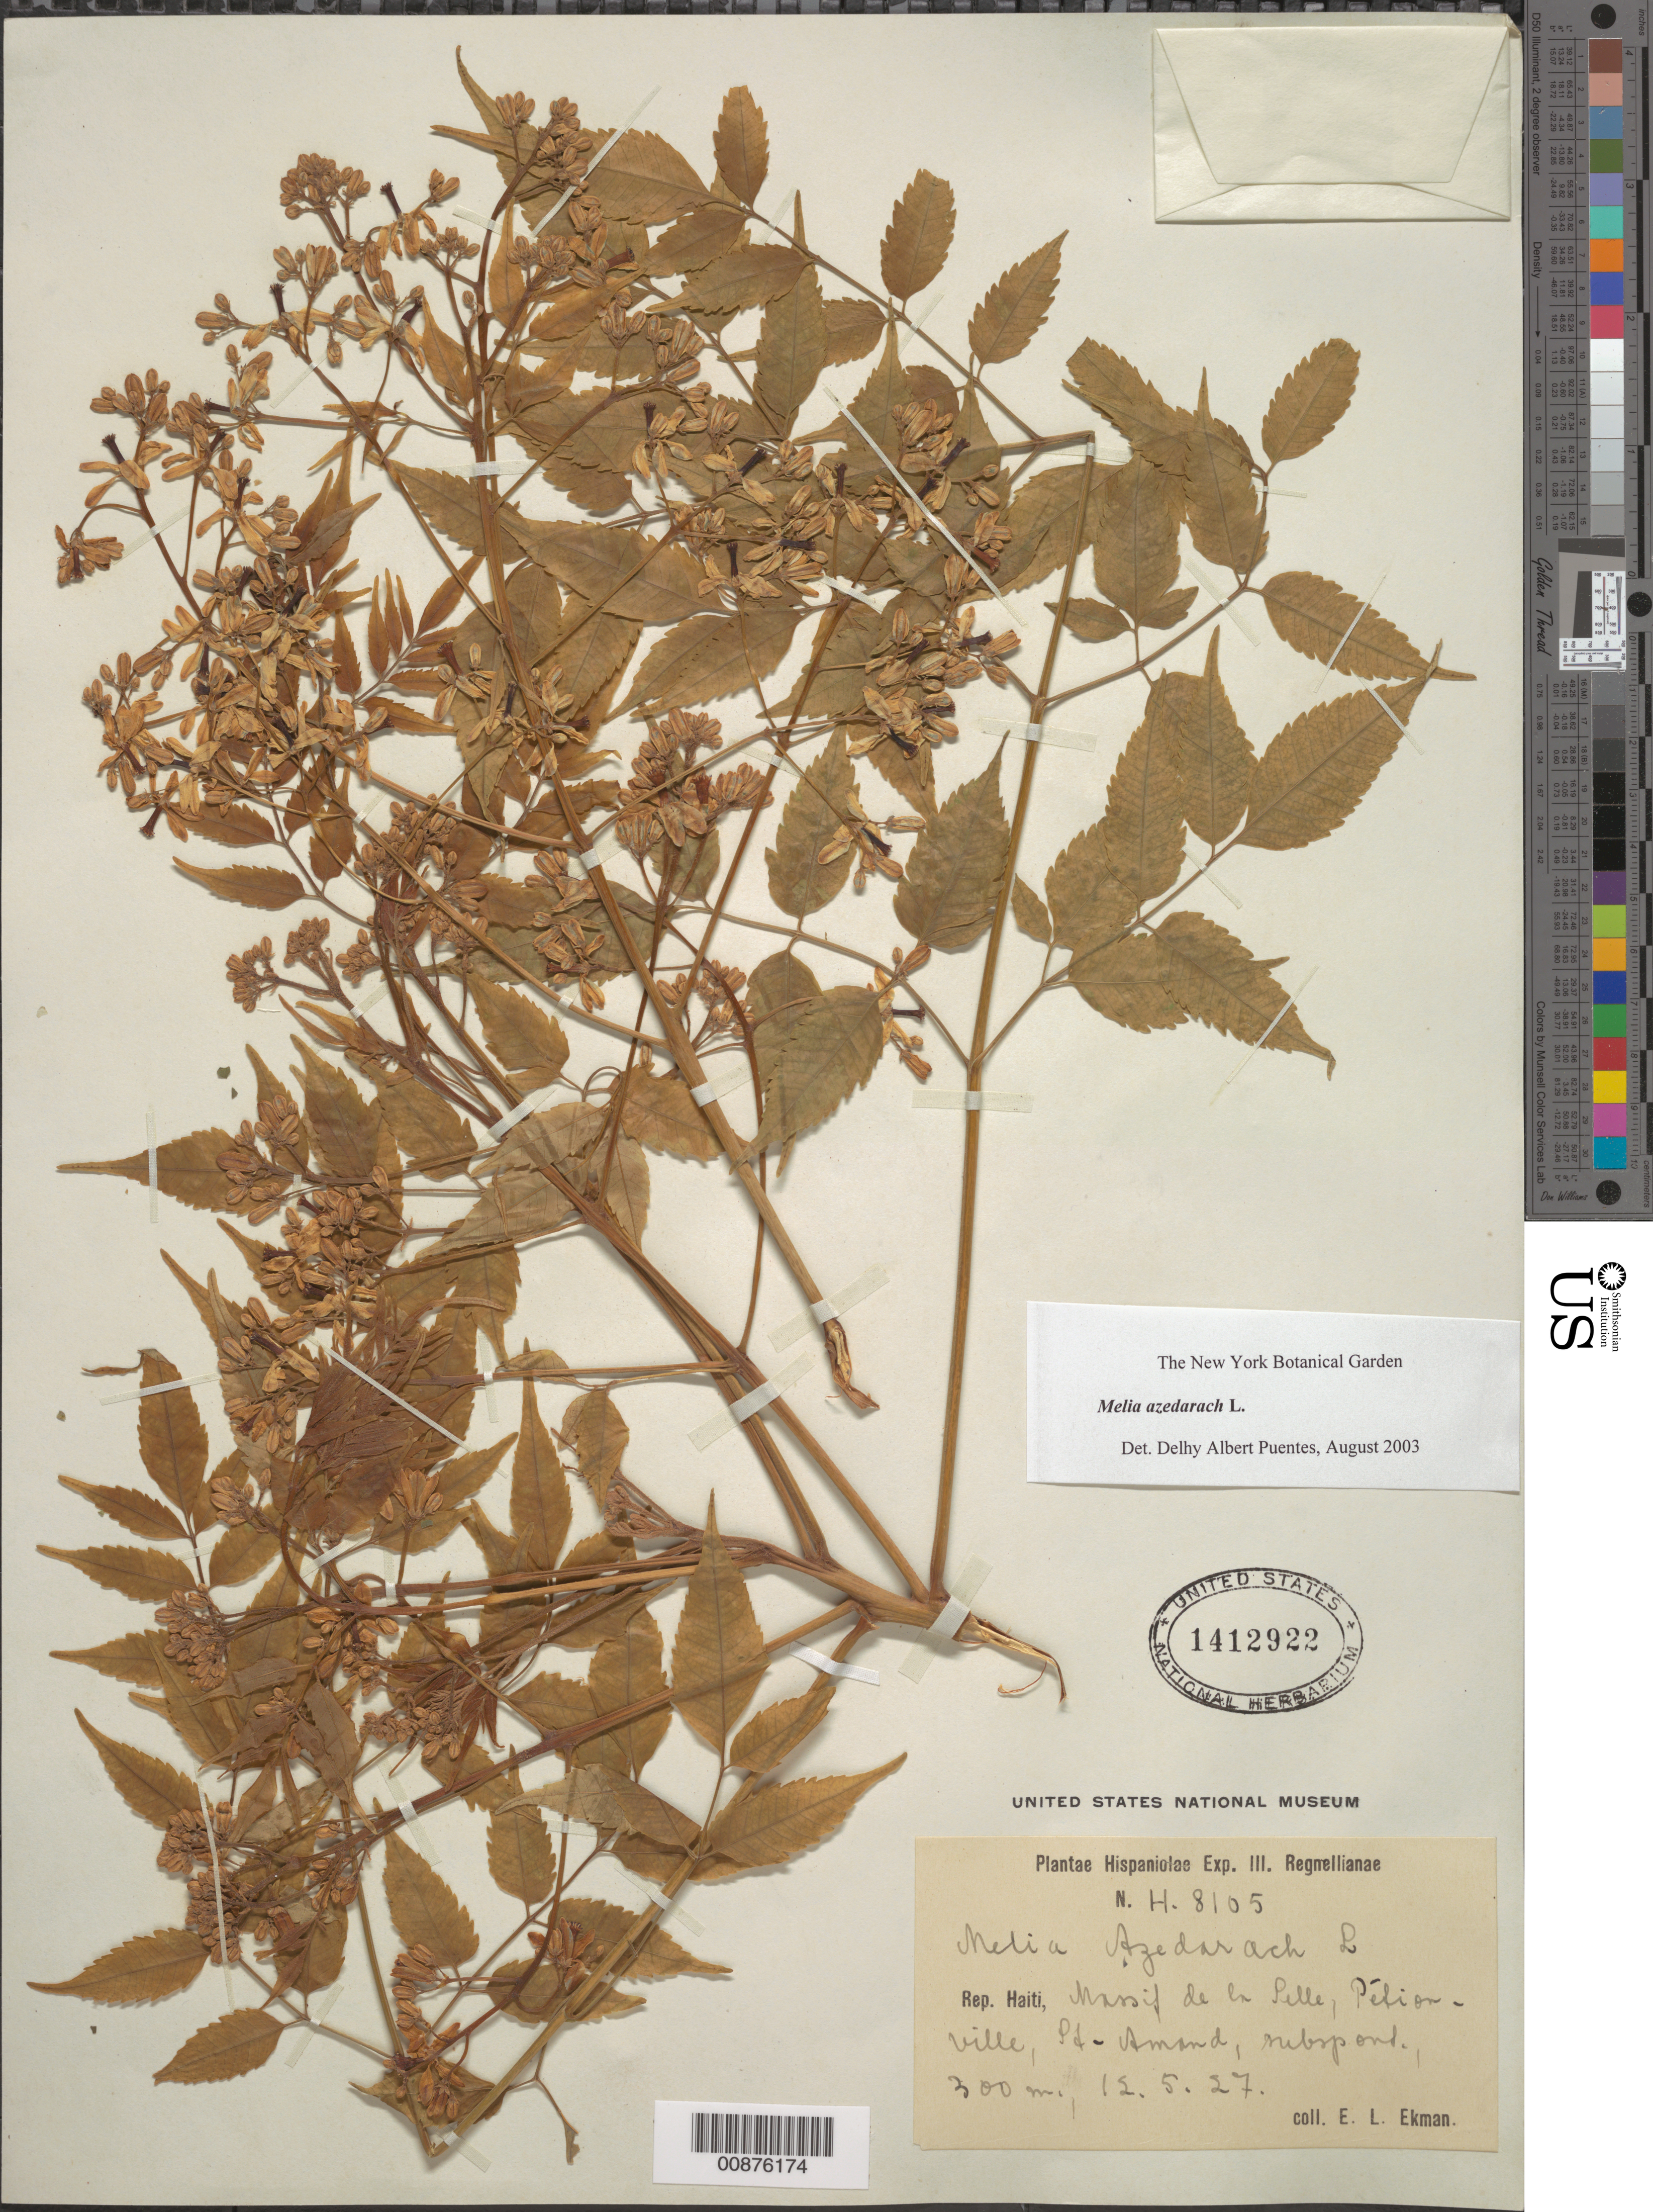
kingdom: Plantae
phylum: Tracheophyta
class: Magnoliopsida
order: Sapindales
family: Meliaceae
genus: Melia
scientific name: Melia azedarach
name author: L.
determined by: Puentes, D. A.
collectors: E. L. Ekman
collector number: H 8105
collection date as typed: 12 May 1927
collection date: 1927-05-12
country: Haiti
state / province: Ouest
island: Hispaniola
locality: Massif de la Selle, Pétionville, St. Amand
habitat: "Subspont."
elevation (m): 300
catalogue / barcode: US 1412922